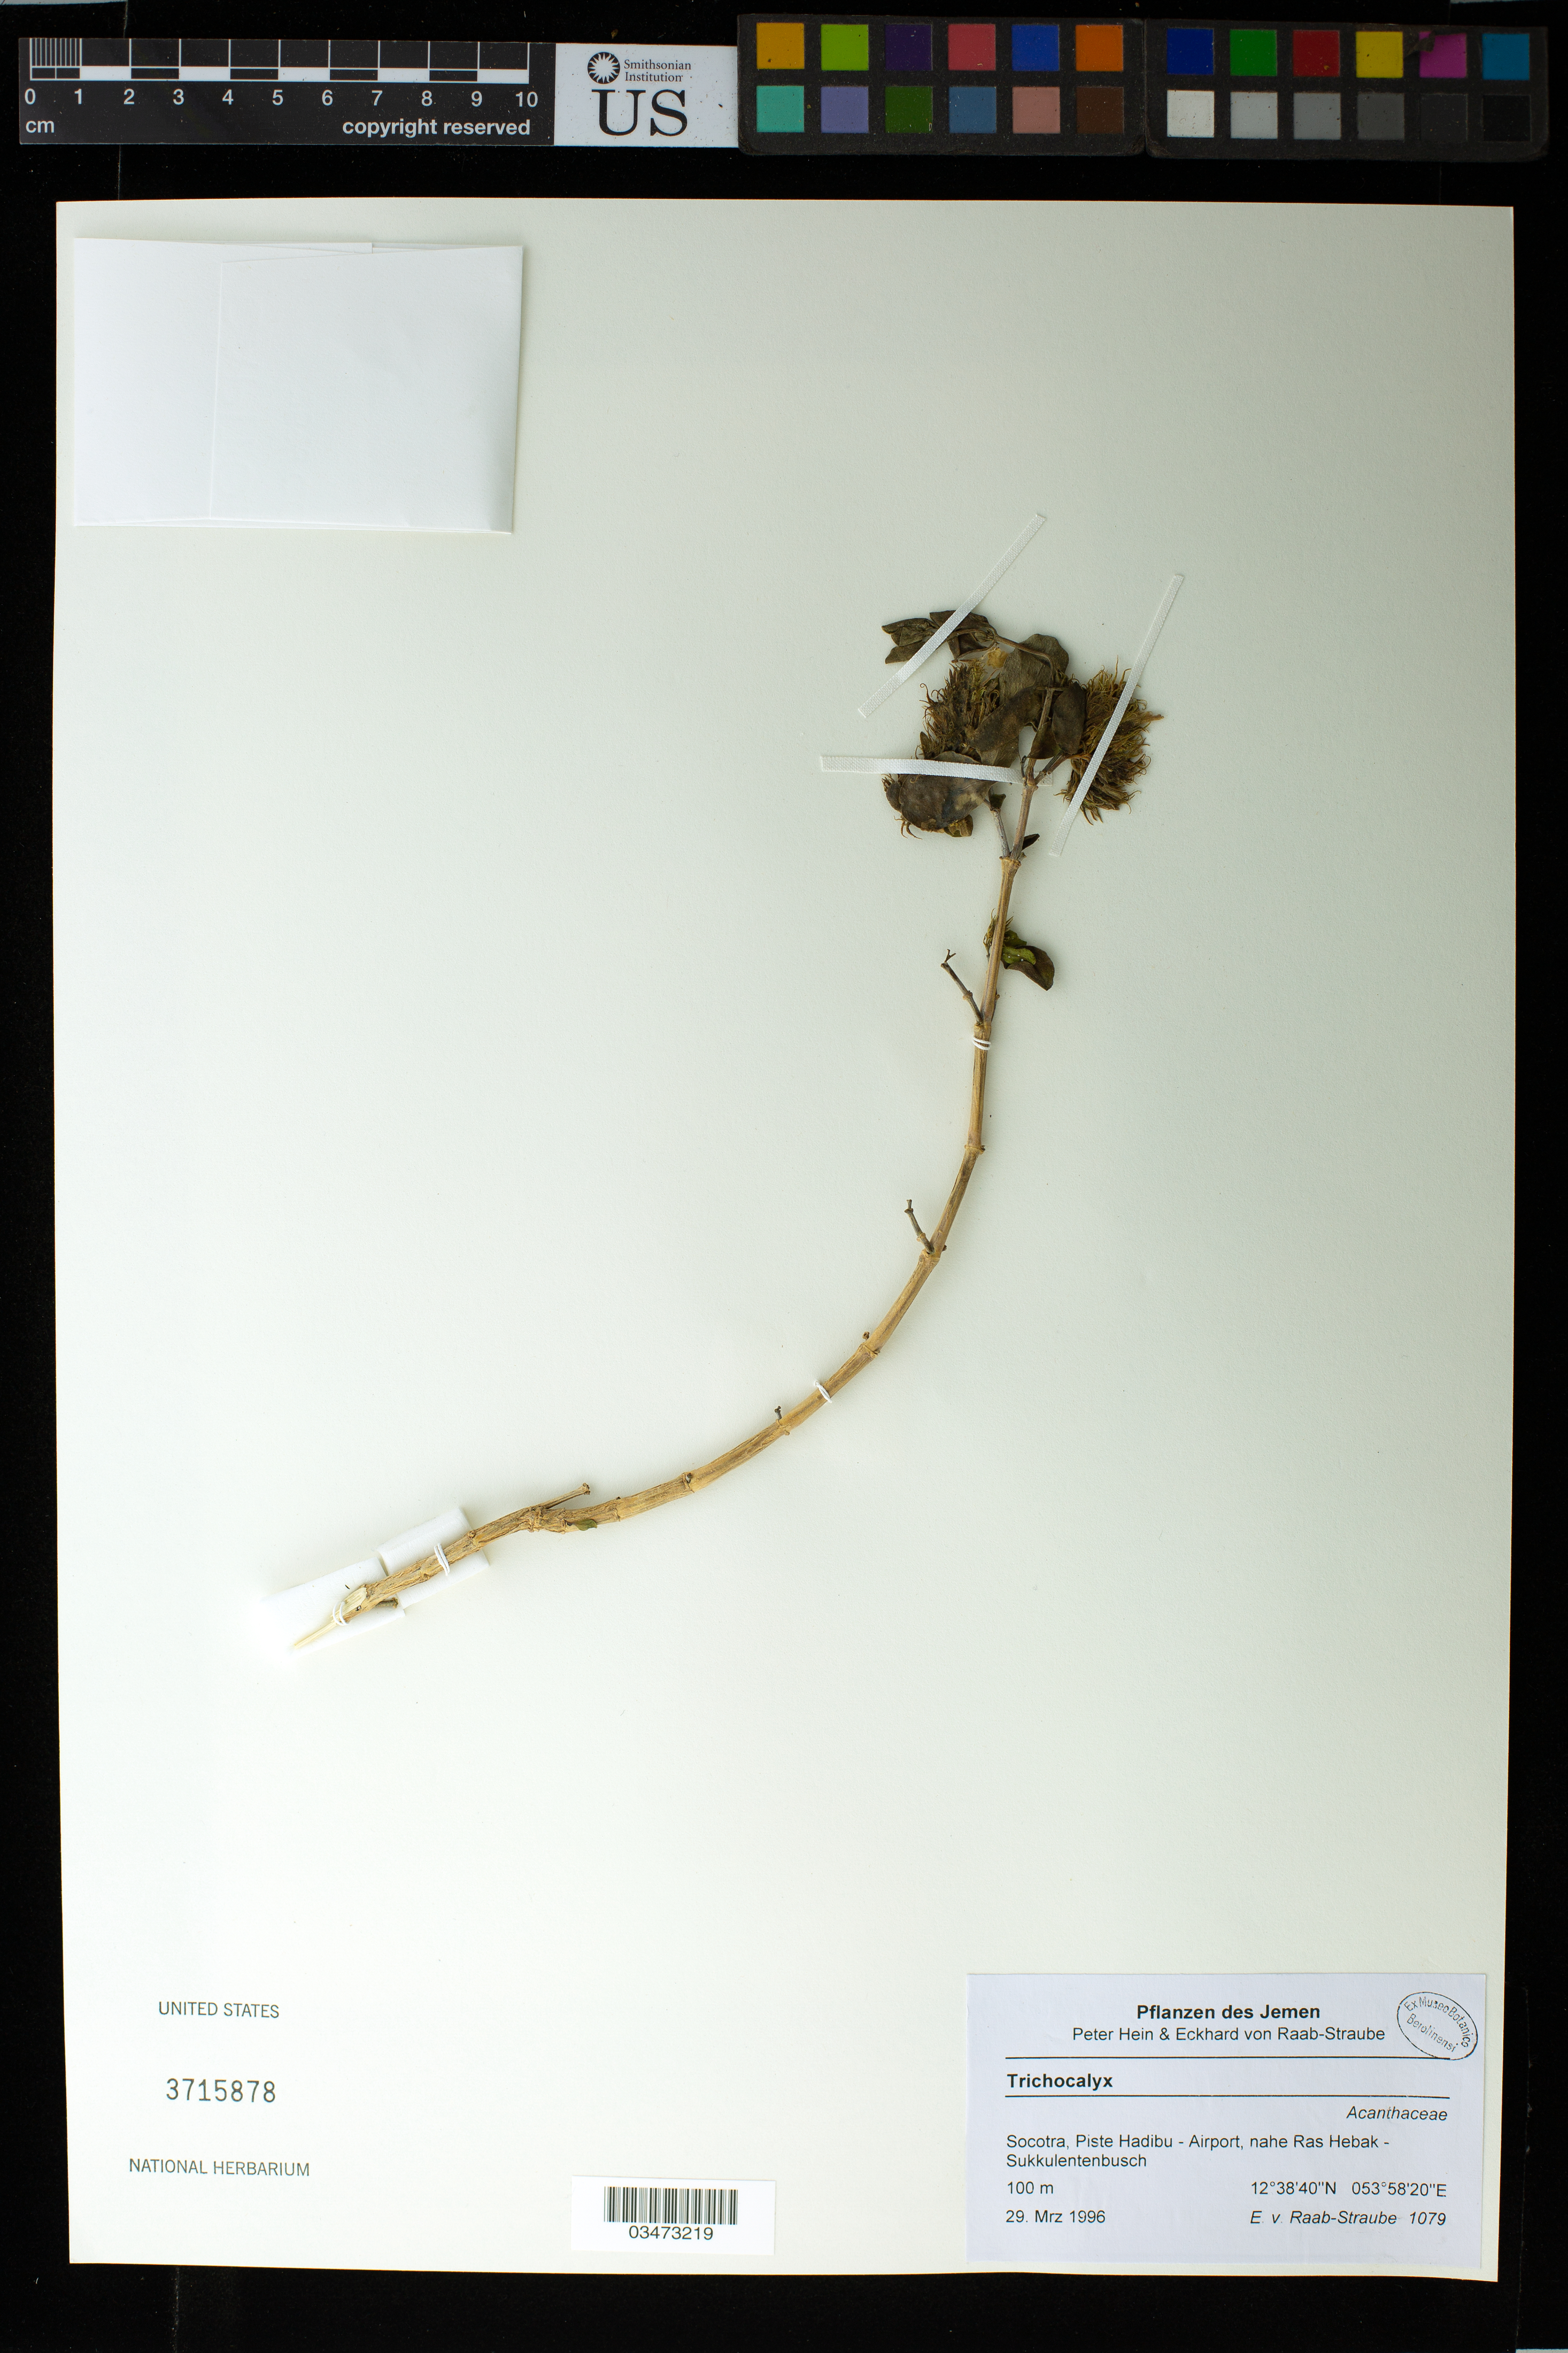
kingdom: Plantae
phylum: Tracheophyta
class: Magnoliopsida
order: Lamiales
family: Acanthaceae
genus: Trichocalyx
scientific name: Trichocalyx sp.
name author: Balf. f.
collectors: E. Raab-Straube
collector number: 1079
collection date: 1996-03-29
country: Yemen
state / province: Socotra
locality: Piste Hadibu-Airport, nahe Ras Hebak- Sukkulentenbusch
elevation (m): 100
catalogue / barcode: US 3715878